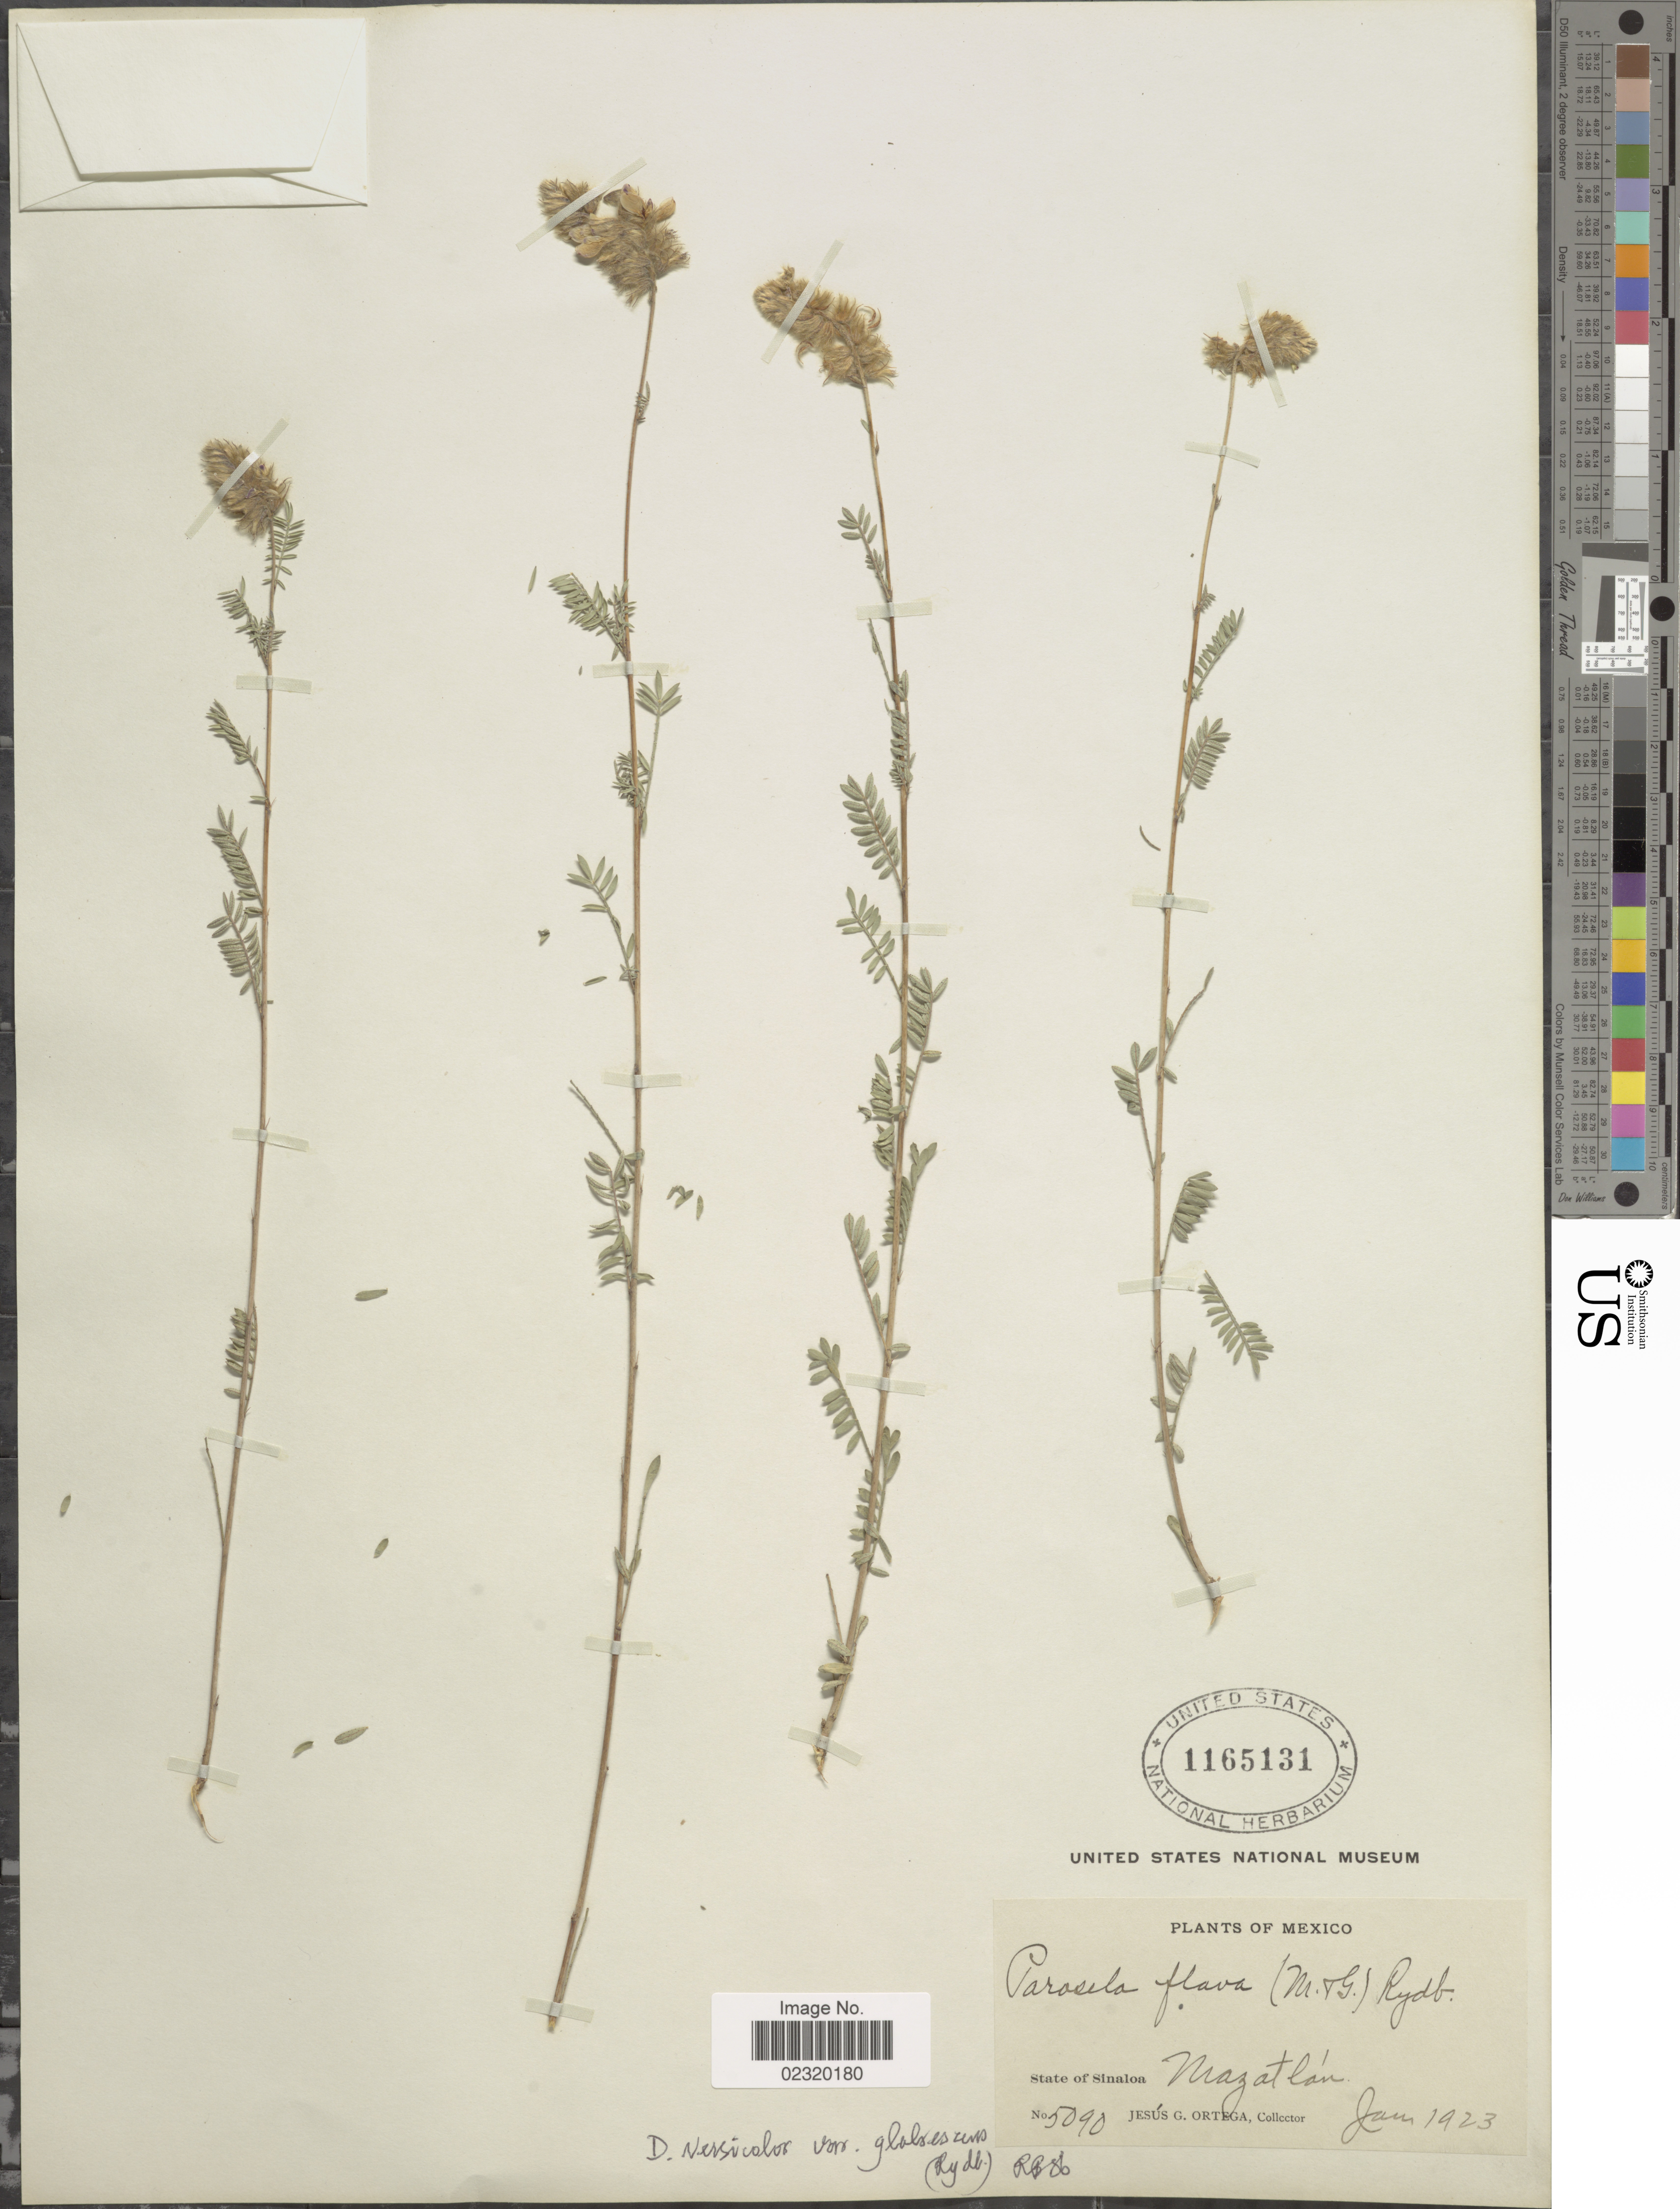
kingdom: Plantae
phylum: Tracheophyta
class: Magnoliopsida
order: Fabales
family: Fabaceae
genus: Dalea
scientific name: Dalea versicolor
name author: Zucc.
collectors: J. Ortega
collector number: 5090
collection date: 1923-01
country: Mexico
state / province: Sinaloa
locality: Mazatlán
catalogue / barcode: US 1165131